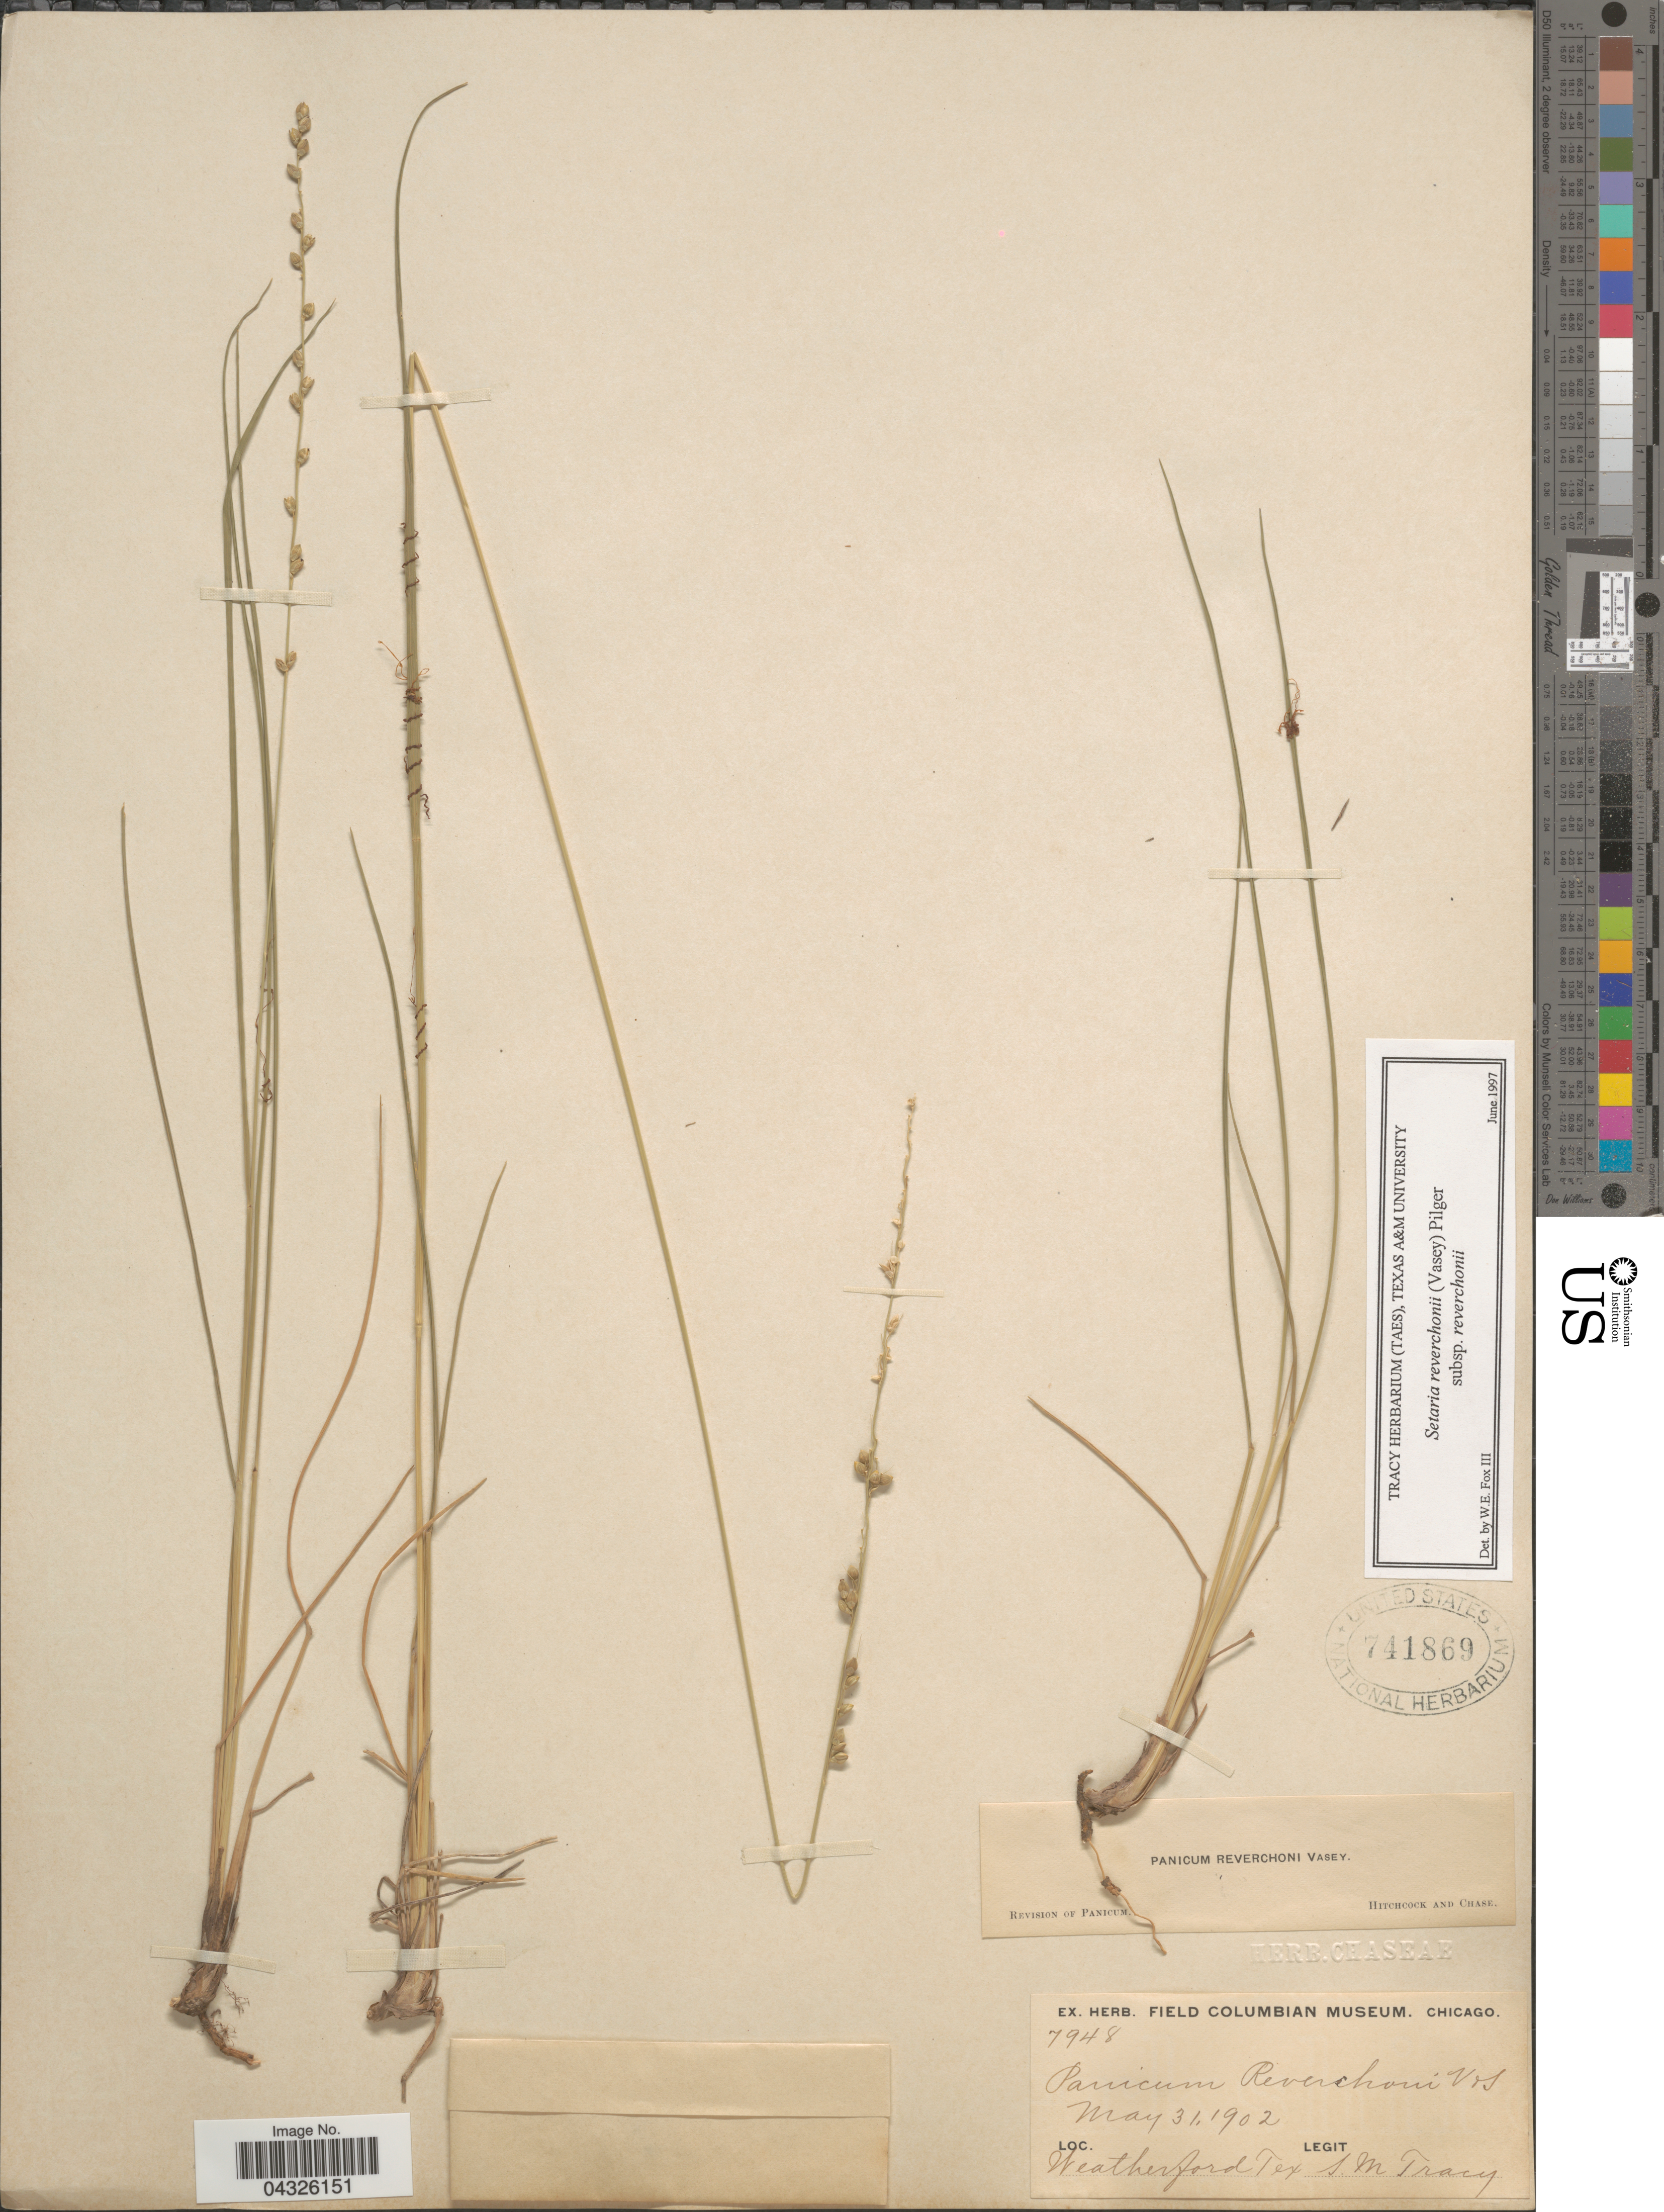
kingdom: Plantae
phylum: Tracheophyta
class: Liliopsida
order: Poales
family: Poaceae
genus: Panicum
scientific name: Panicum reverchoni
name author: Vasey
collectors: S. M. Tracy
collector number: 7948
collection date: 1902-05-31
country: United States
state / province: Texas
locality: Weatherford.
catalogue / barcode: US 741869